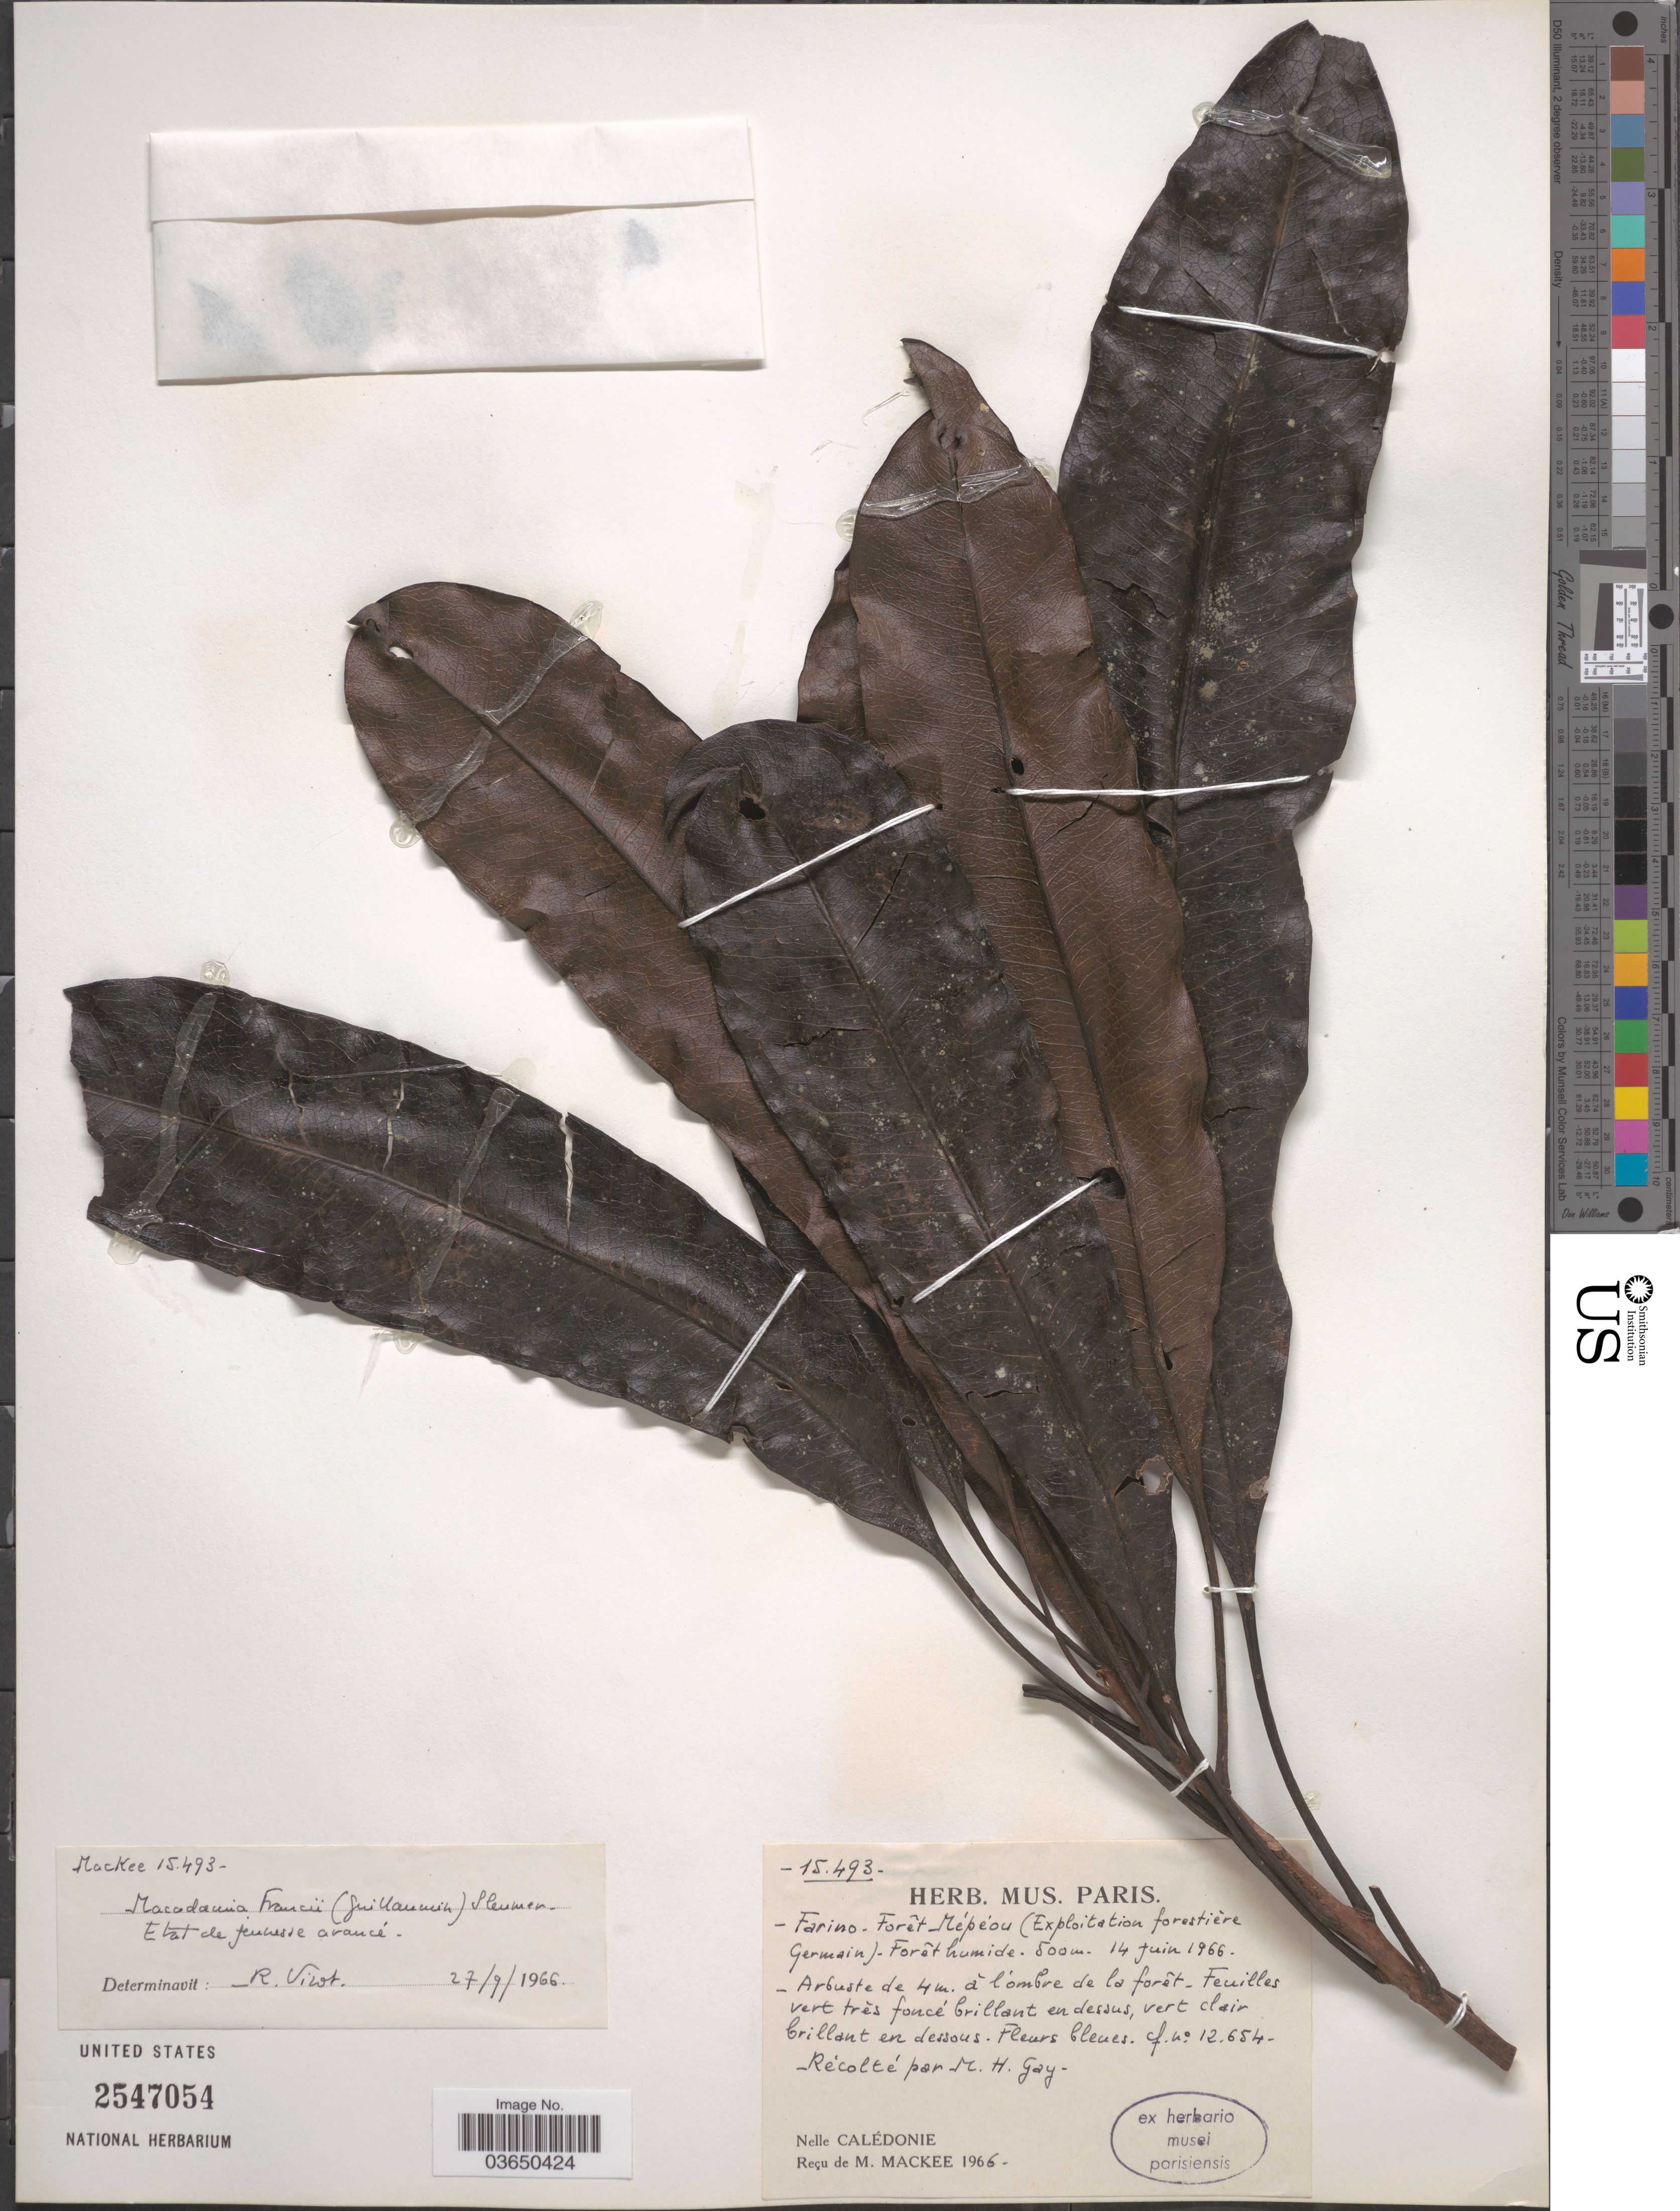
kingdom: Plantae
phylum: Tracheophyta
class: Magnoliopsida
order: Proteales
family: Proteaceae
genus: Macadamia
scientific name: Macadamia francii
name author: (Guillaumin) Sleumer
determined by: Strong, Mark T., (BOT), Smithsonian Institution - National Museum of Natural History (UNITED STATES)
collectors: M. Mackee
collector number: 15493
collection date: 1966-06-14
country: New Caledonia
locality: Farino: Forêt Mépéou (Exploitation forestière Germain). Nelle Calédonie.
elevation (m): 500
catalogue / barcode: US 2547054